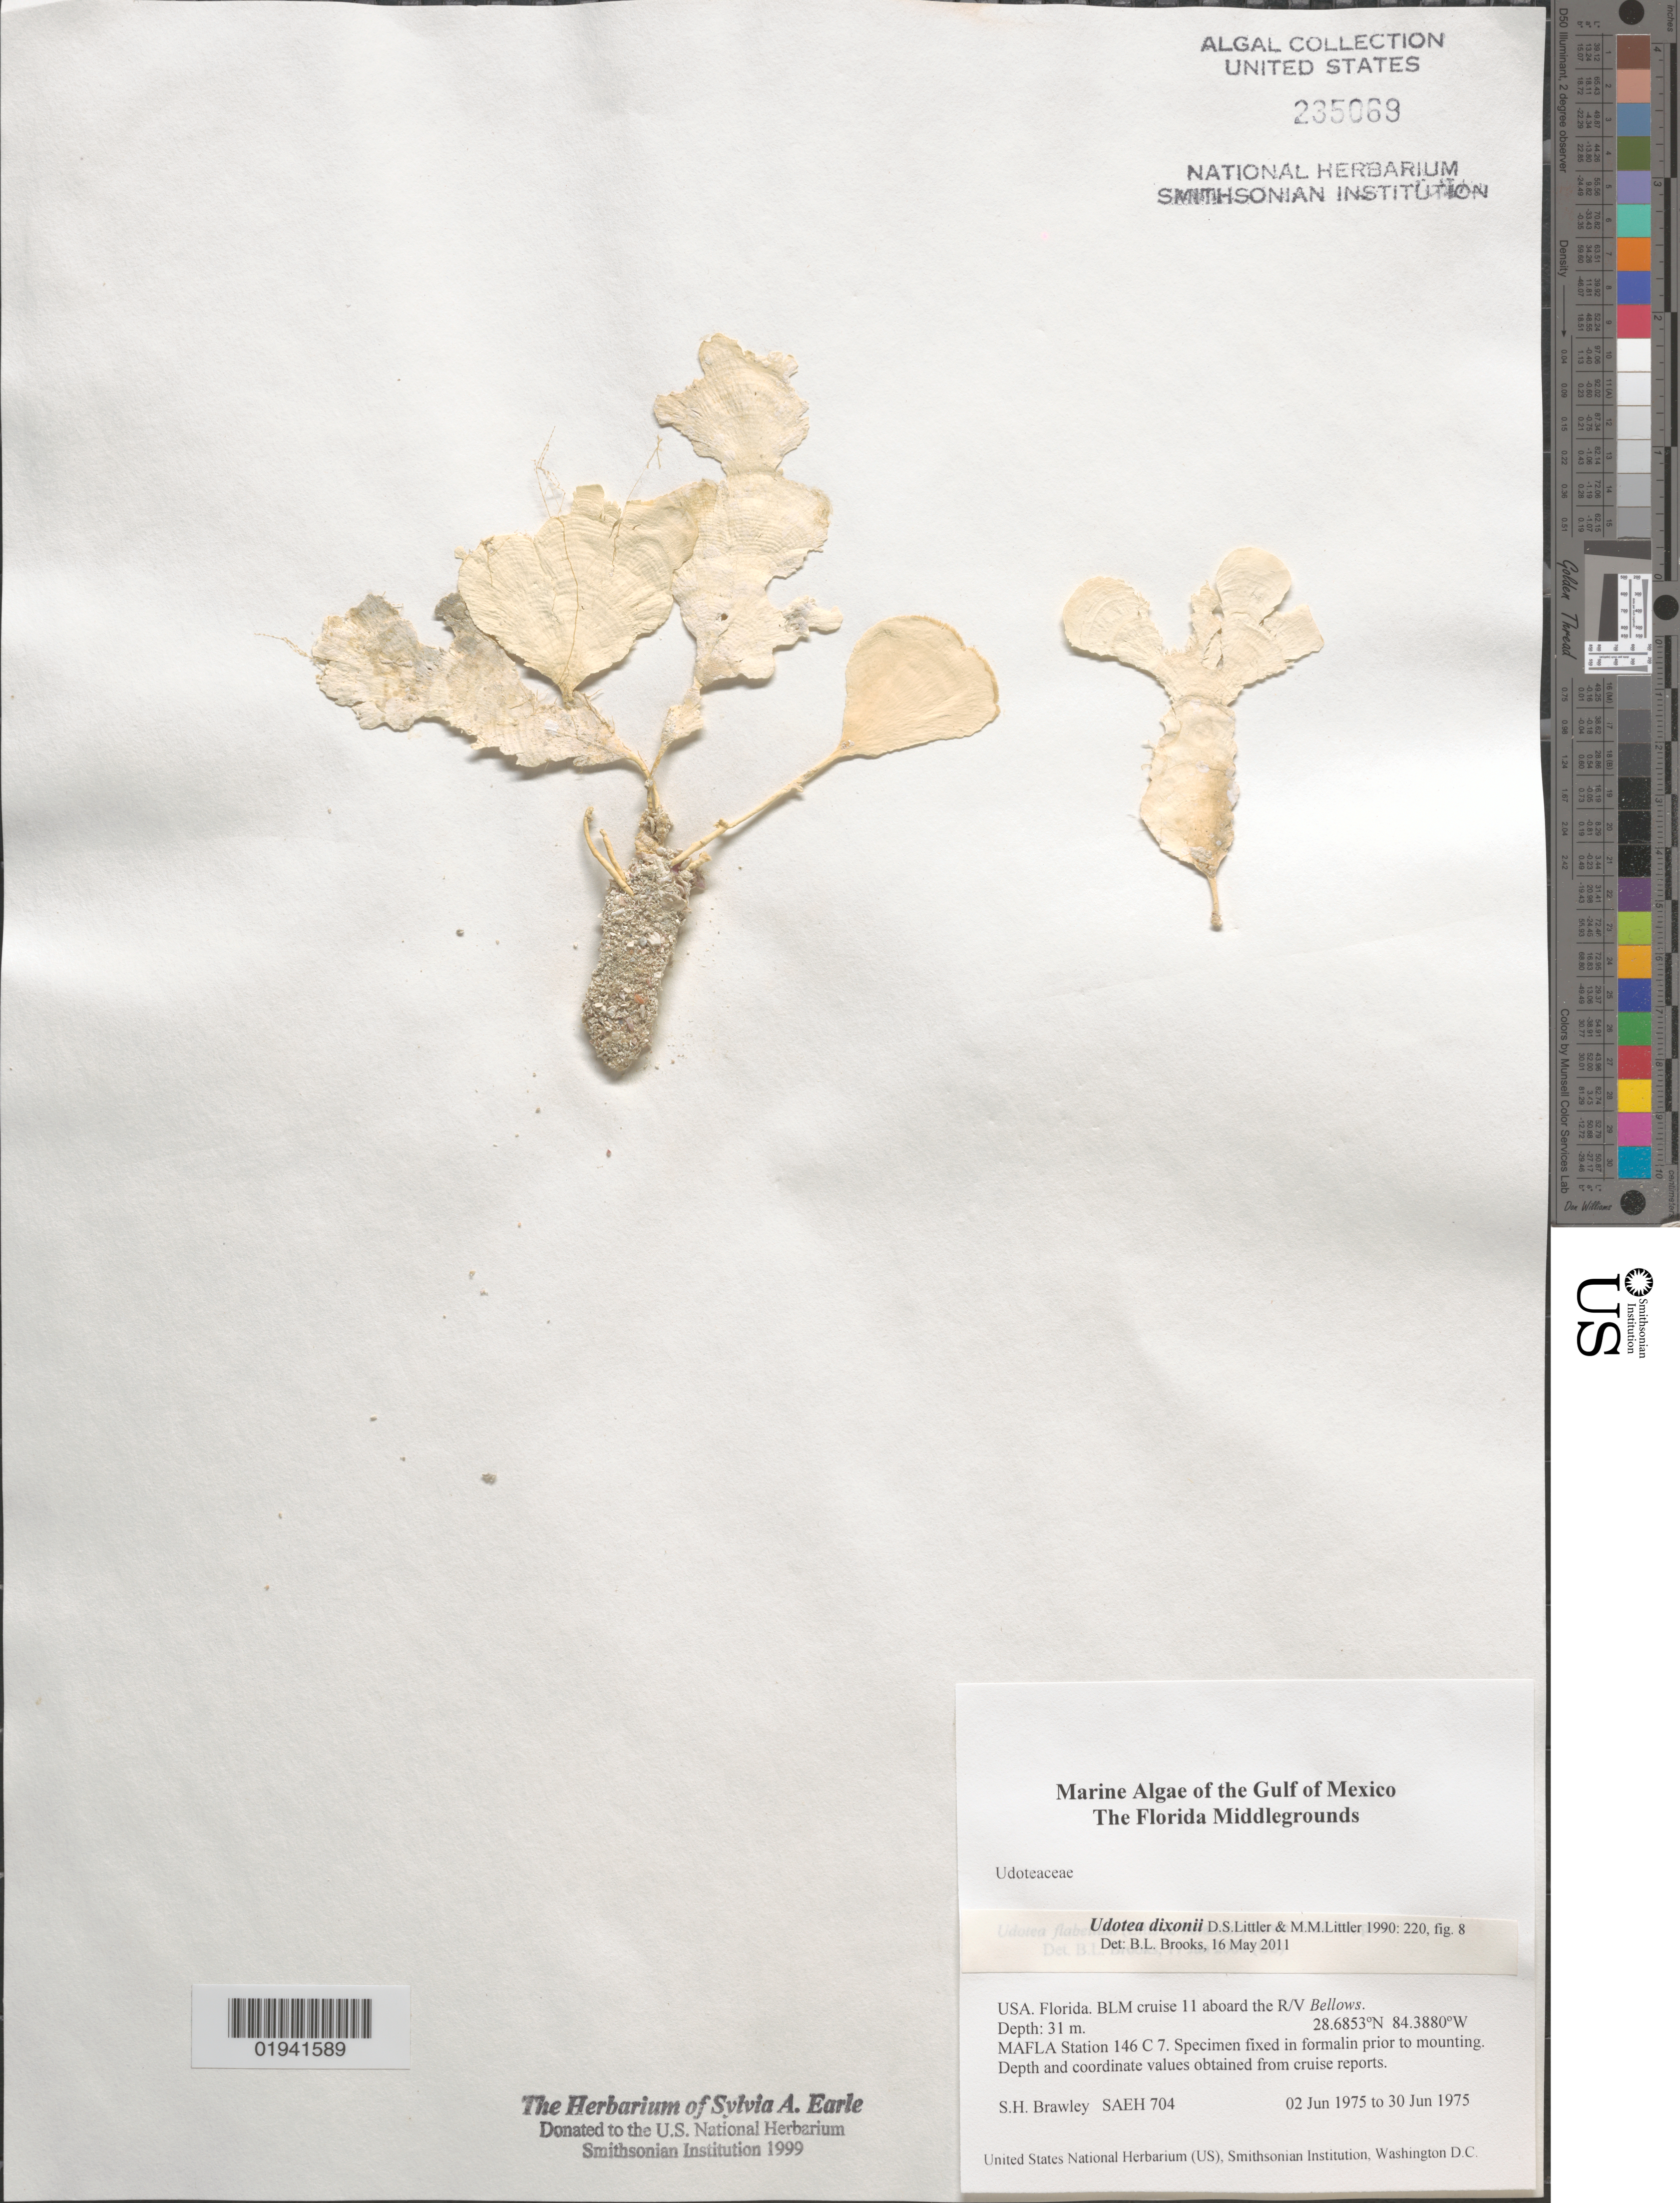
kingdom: Plantae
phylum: Chlorophyta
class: Ulvophyceae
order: Bryopsidales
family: Udoteaceae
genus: Udotea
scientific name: Udotea dixonii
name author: D.S. Littler & Littler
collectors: S. Brawley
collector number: SAEH704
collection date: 1975-06-02/1975-06-30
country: United States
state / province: Florida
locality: The Gulf of Mexico. The Florida Middlegrounds. BLM cruise 11 aboard the R/V Bellows. MAFLA Station 146 C 7.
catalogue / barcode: US 235069